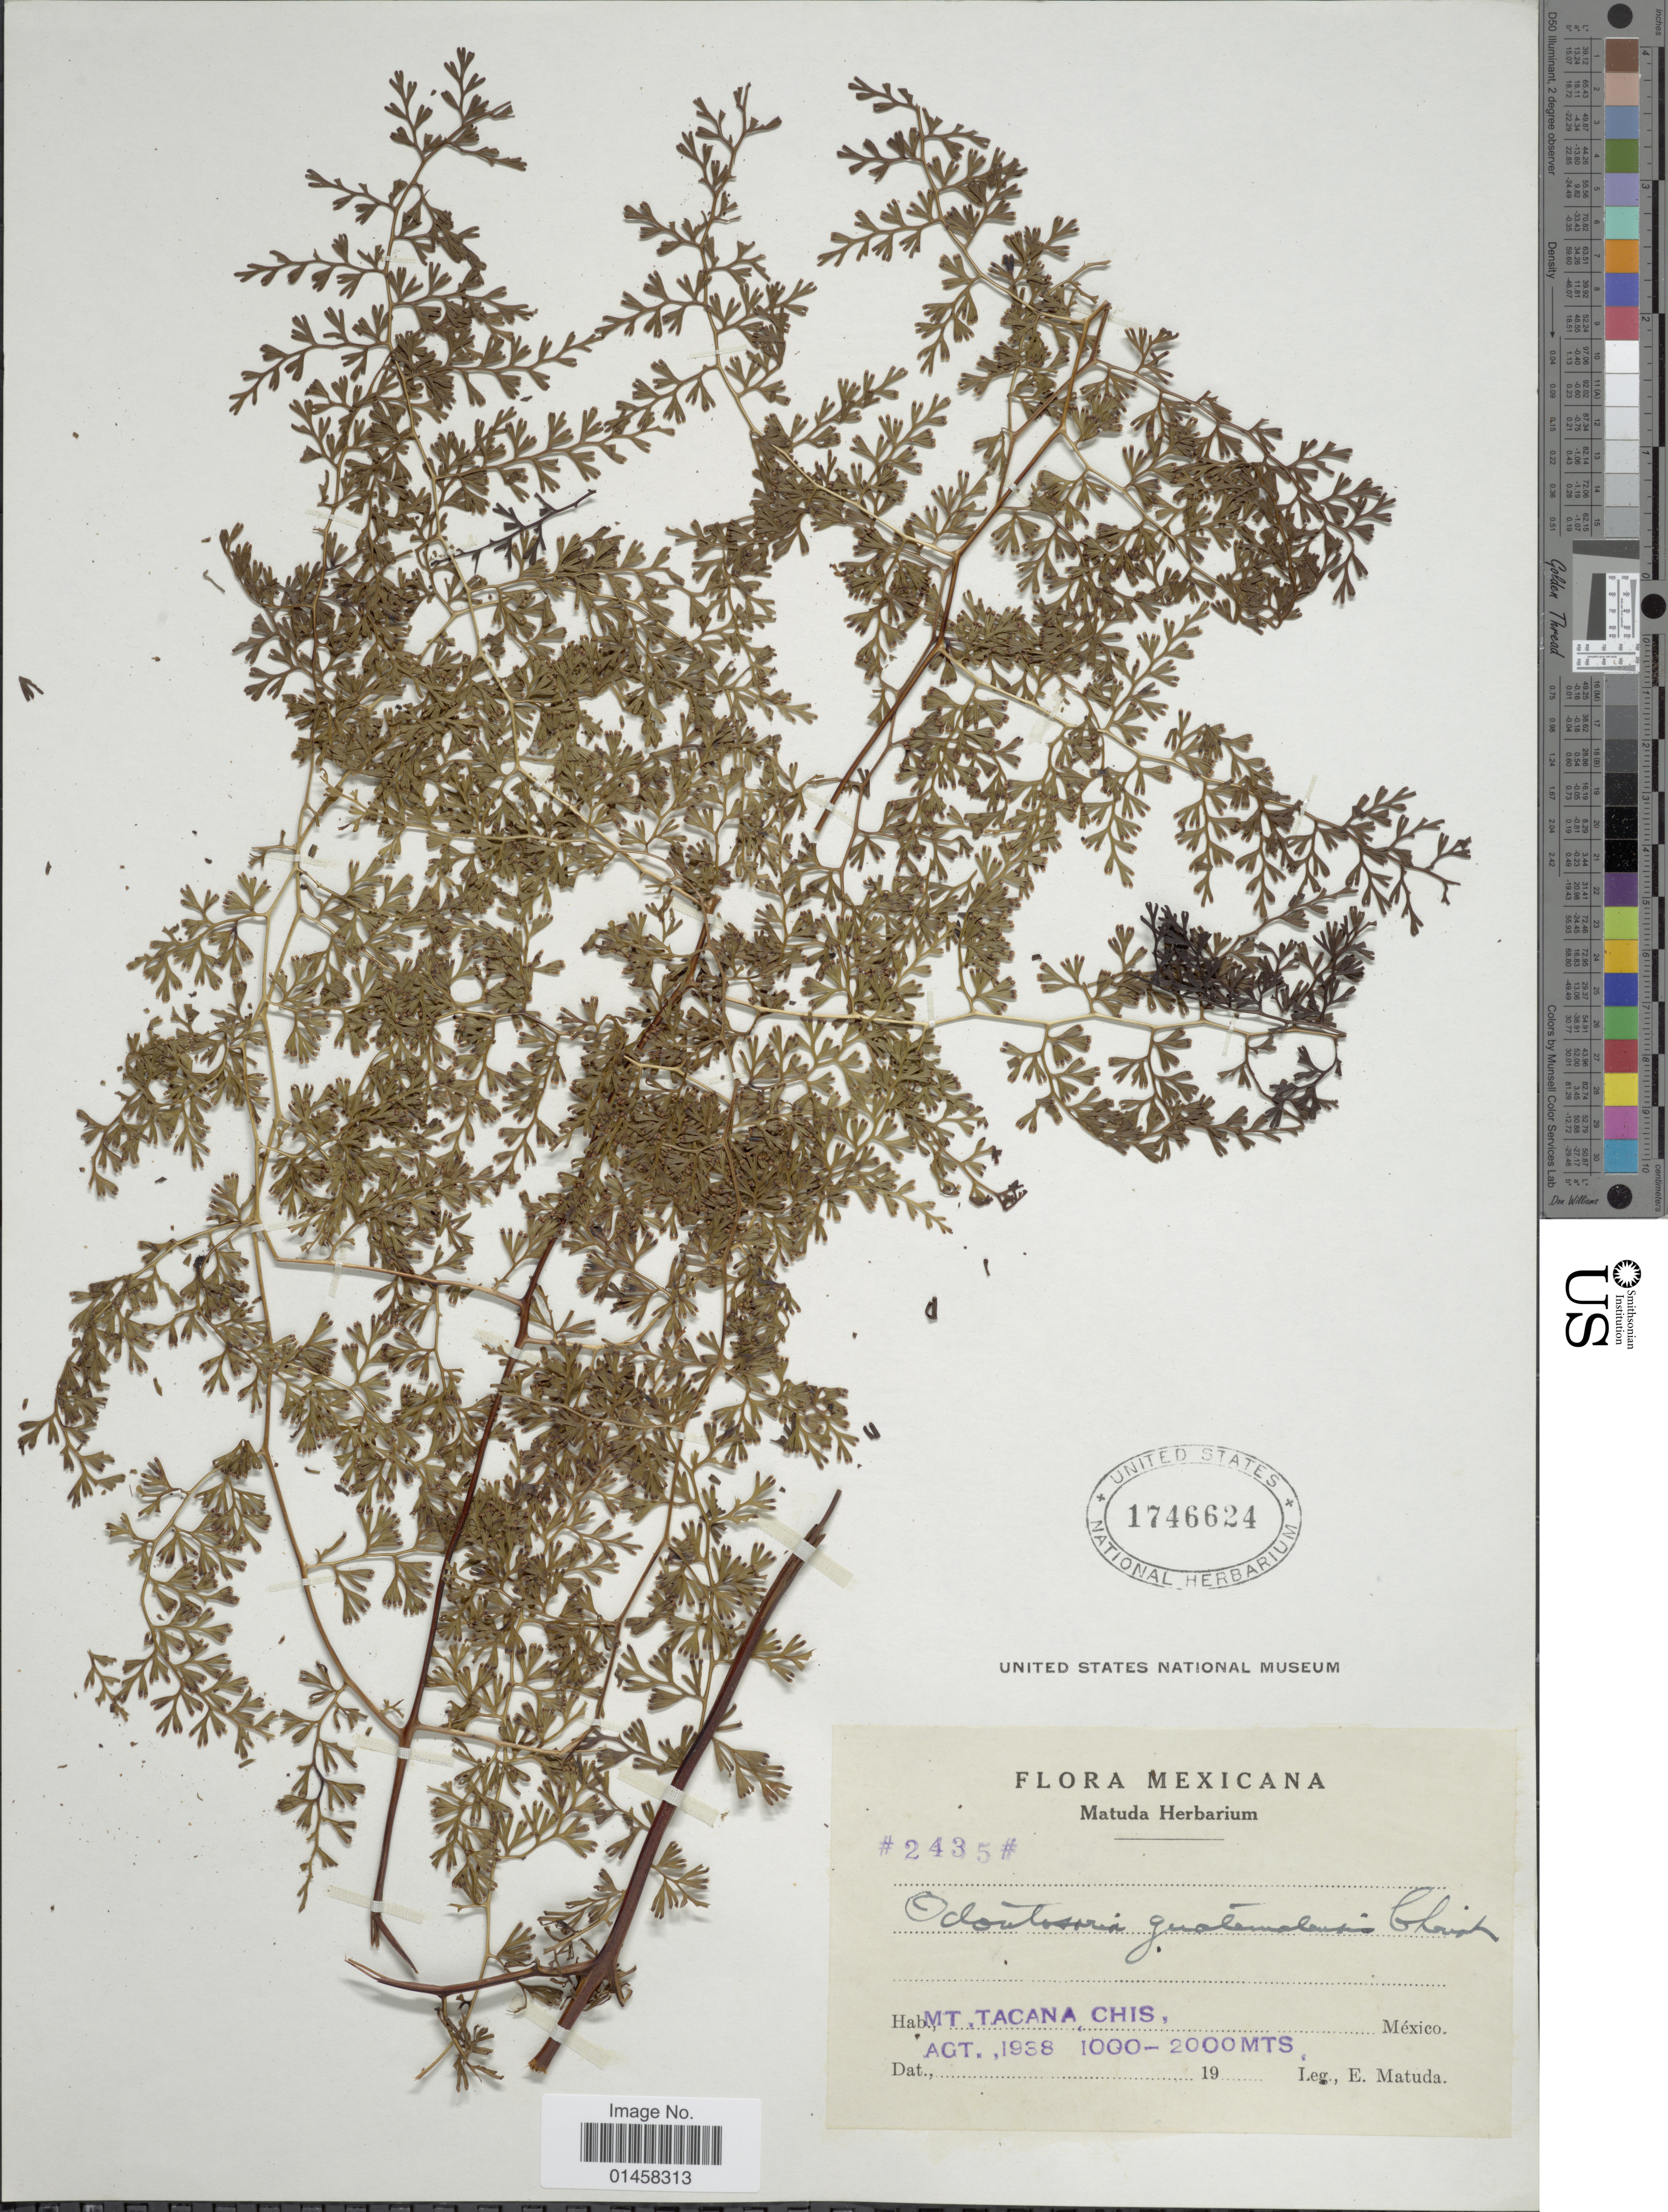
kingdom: Plantae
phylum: Tracheophyta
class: Polypodiopsida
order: Polypodiales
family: Lindsaeaceae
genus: Odontosoria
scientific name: Odontosoria guatemalensis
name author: Christ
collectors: E. Matuda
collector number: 2435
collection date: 1938-08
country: Mexico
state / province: Chiapas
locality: Mt. Tacana Chis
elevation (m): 1000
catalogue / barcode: US 1746624